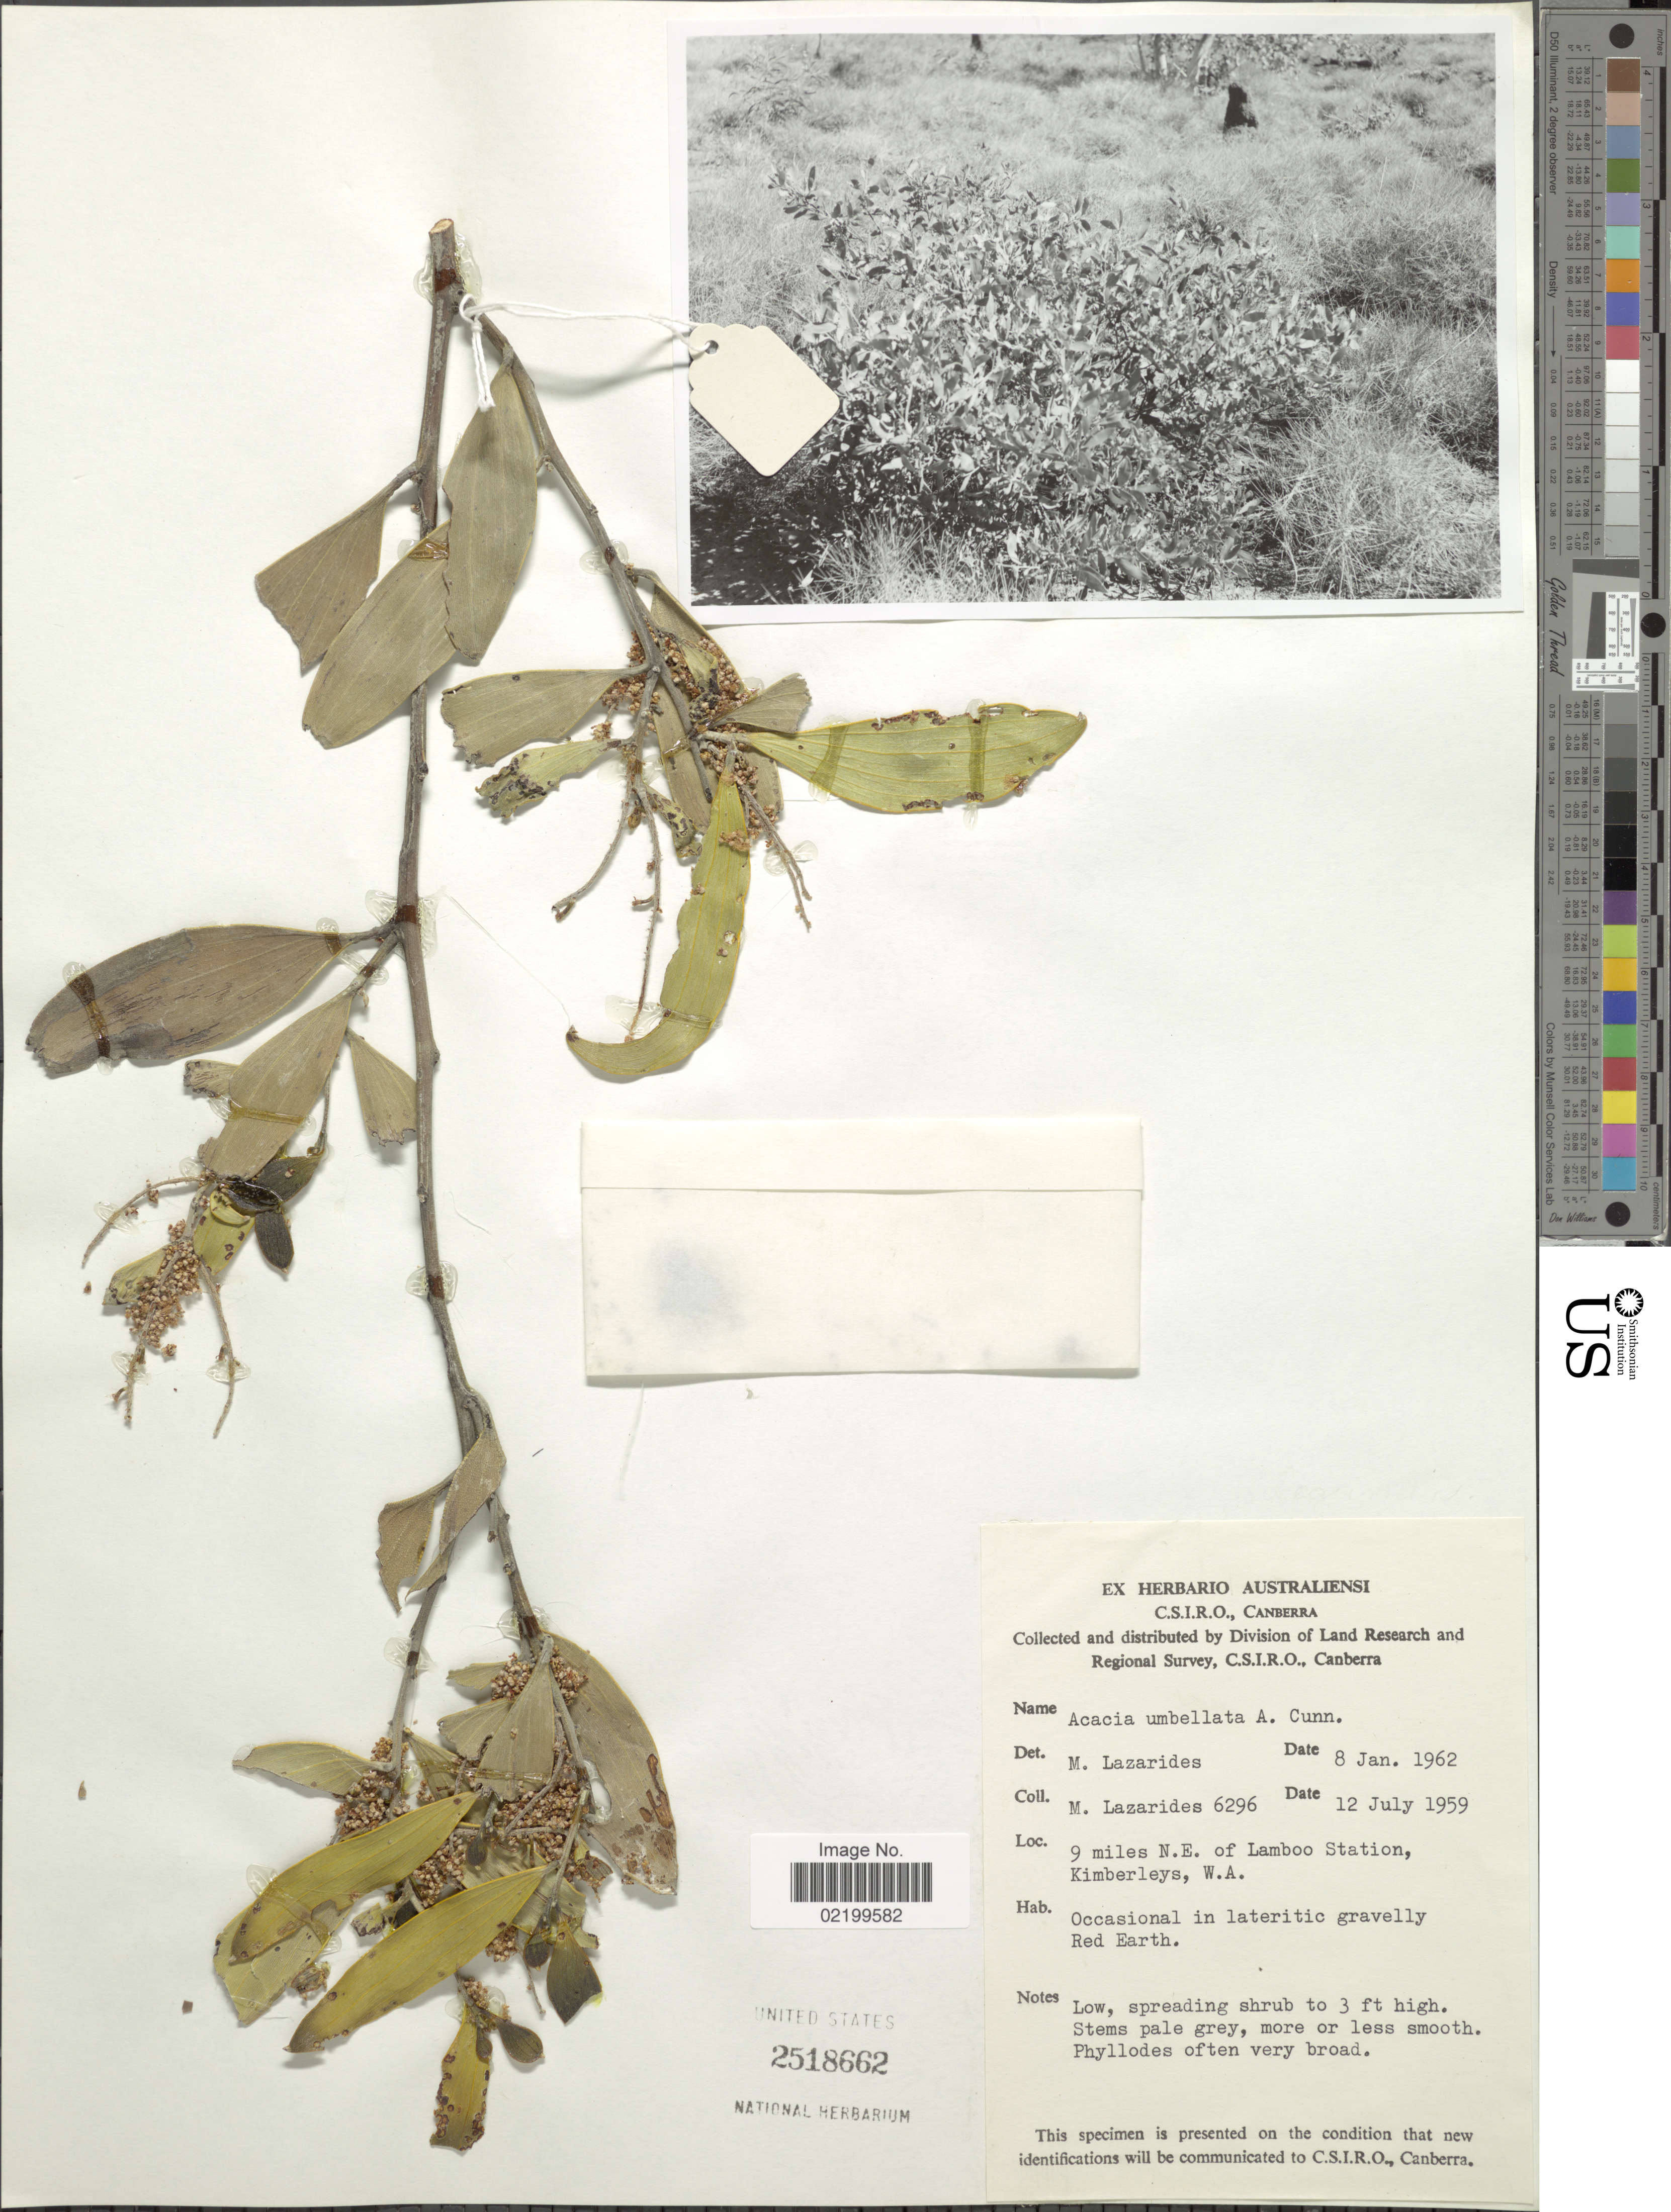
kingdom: Plantae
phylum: Tracheophyta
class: Magnoliopsida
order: Fabales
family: Fabaceae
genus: Acacia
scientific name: Acacia umbellata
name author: Benth.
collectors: M. Lazarides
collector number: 6296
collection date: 1959-07-12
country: Australia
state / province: Western Australia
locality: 9 miles N.E. of Lamboo Station, Kimberleys, W.A.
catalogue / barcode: US 2518662